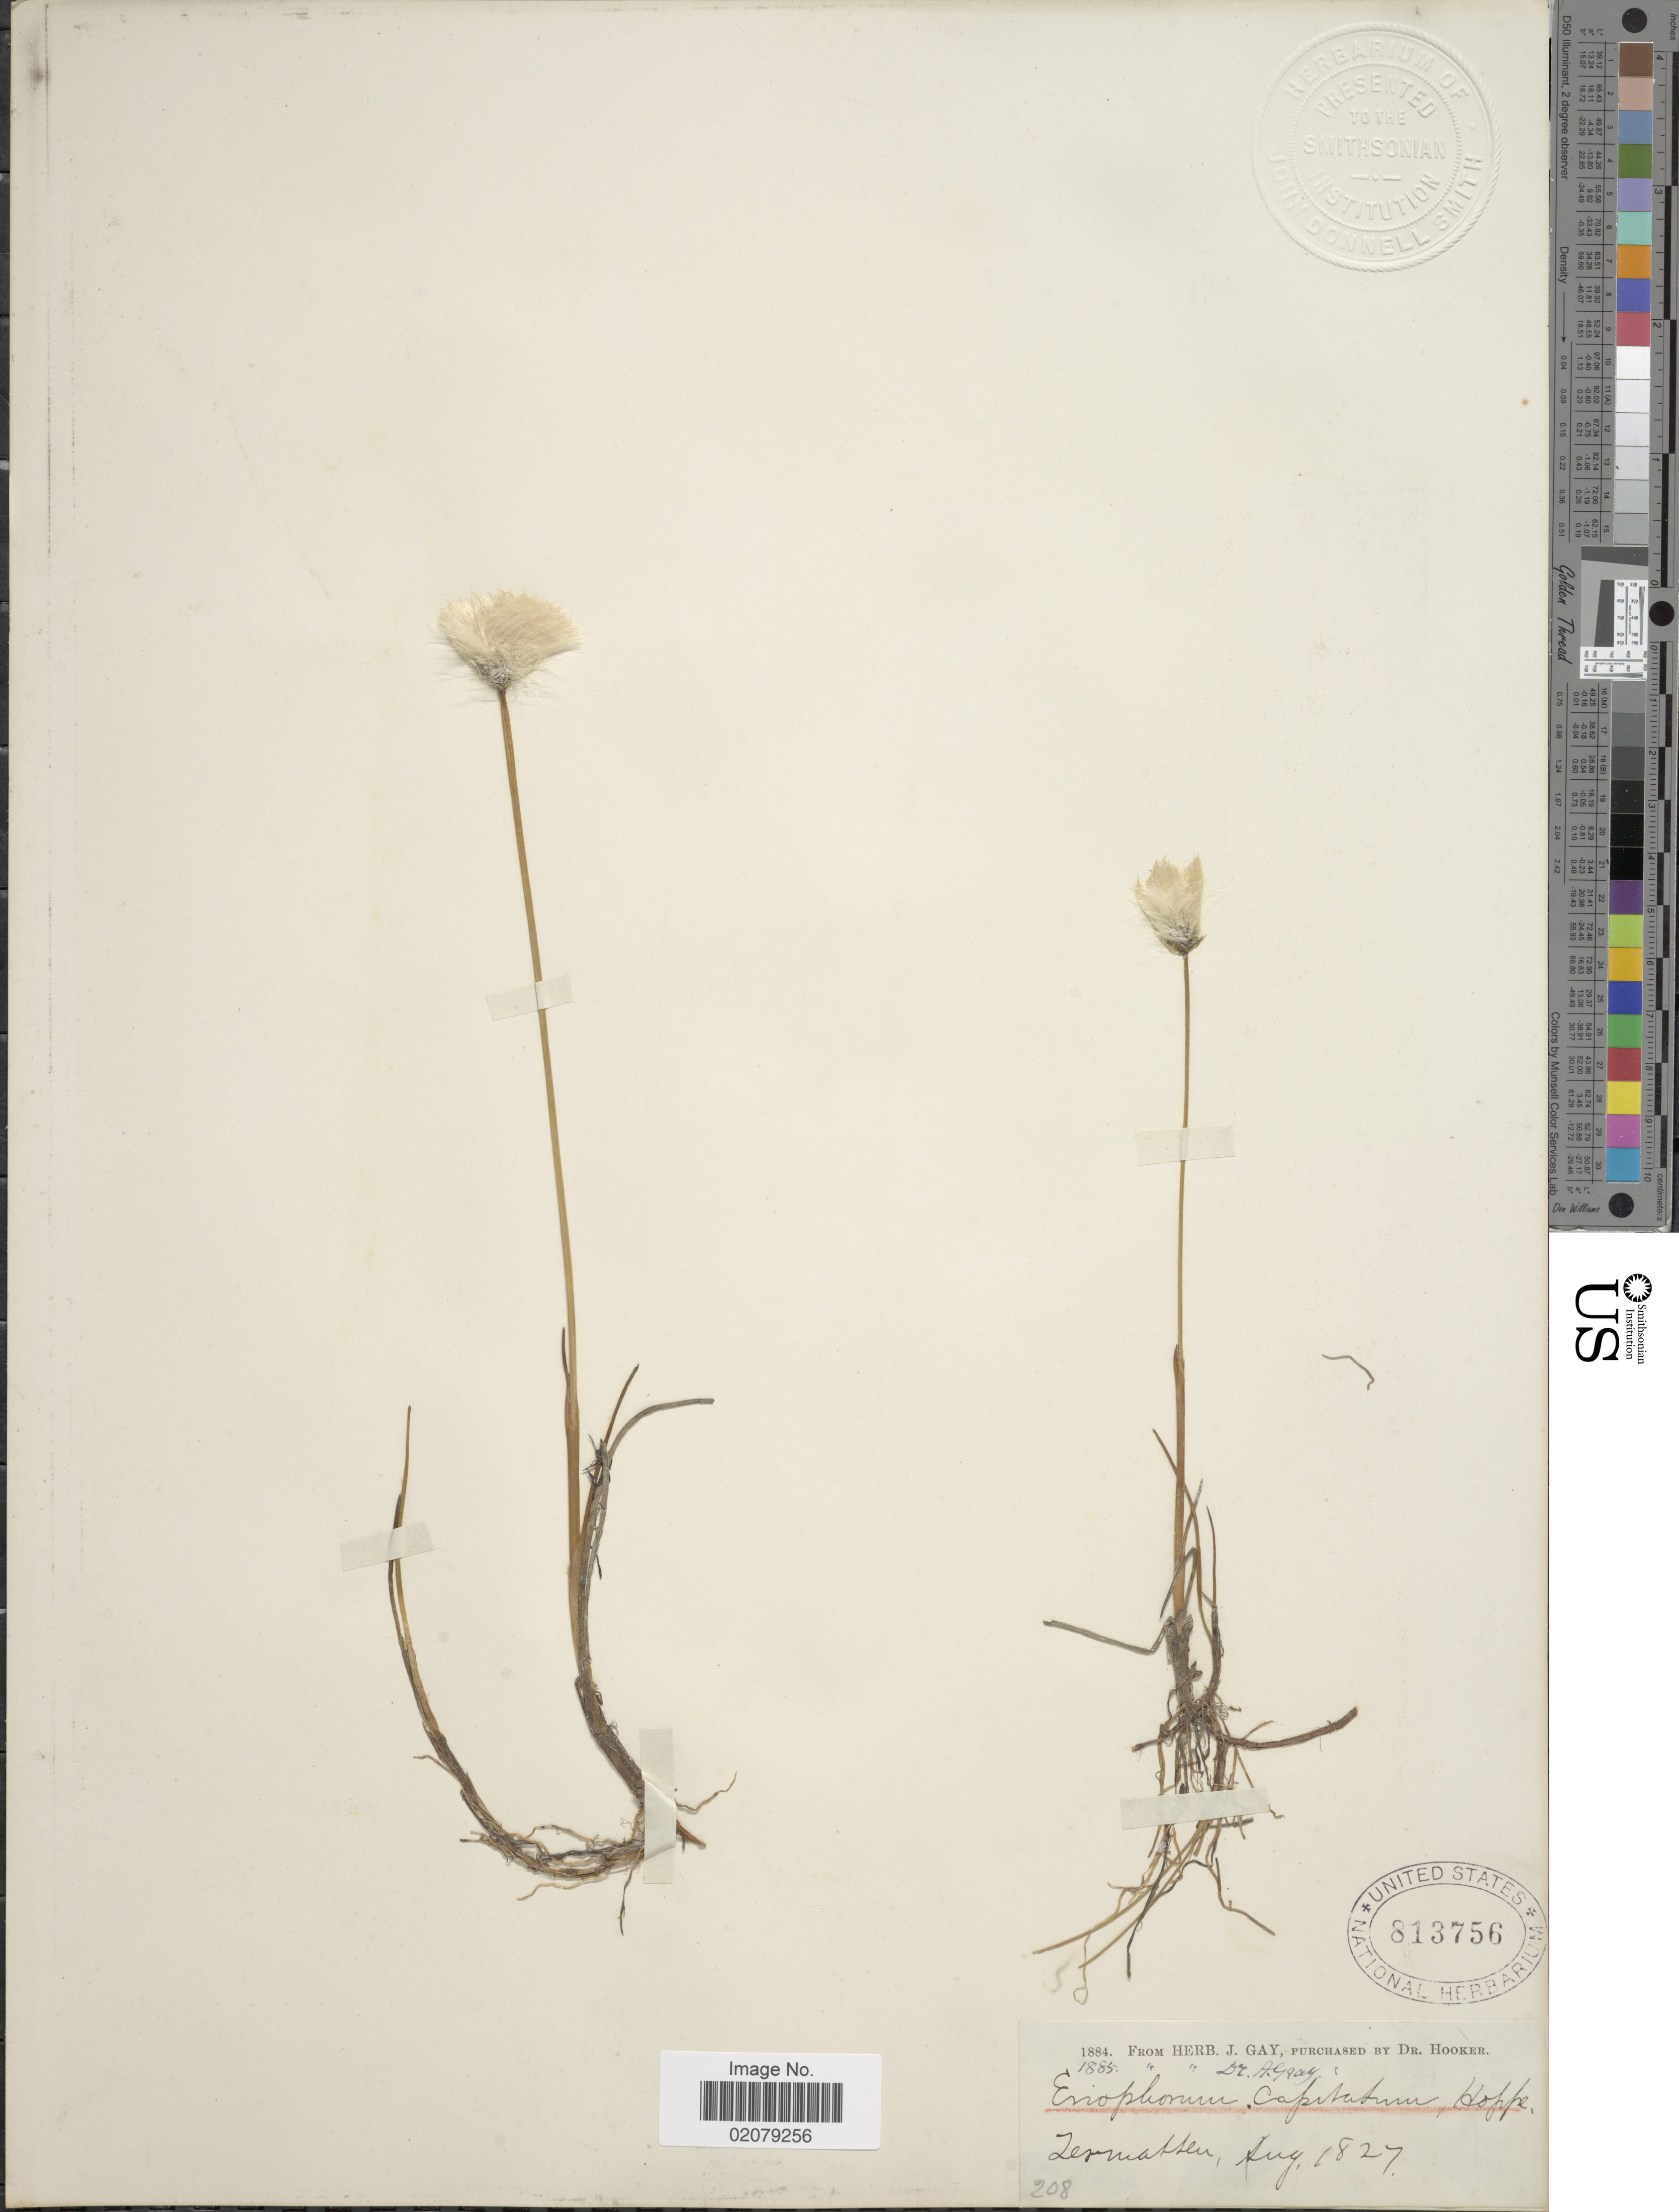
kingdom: Plantae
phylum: Tracheophyta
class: Liliopsida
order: Poales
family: Cyperaceae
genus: Eriophorum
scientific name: Eriophorum scheuchzeri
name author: Hoppe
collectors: ex herb. J. Gay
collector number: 208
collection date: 1827-08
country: Switzerland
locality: Zermatten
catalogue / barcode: US 813756